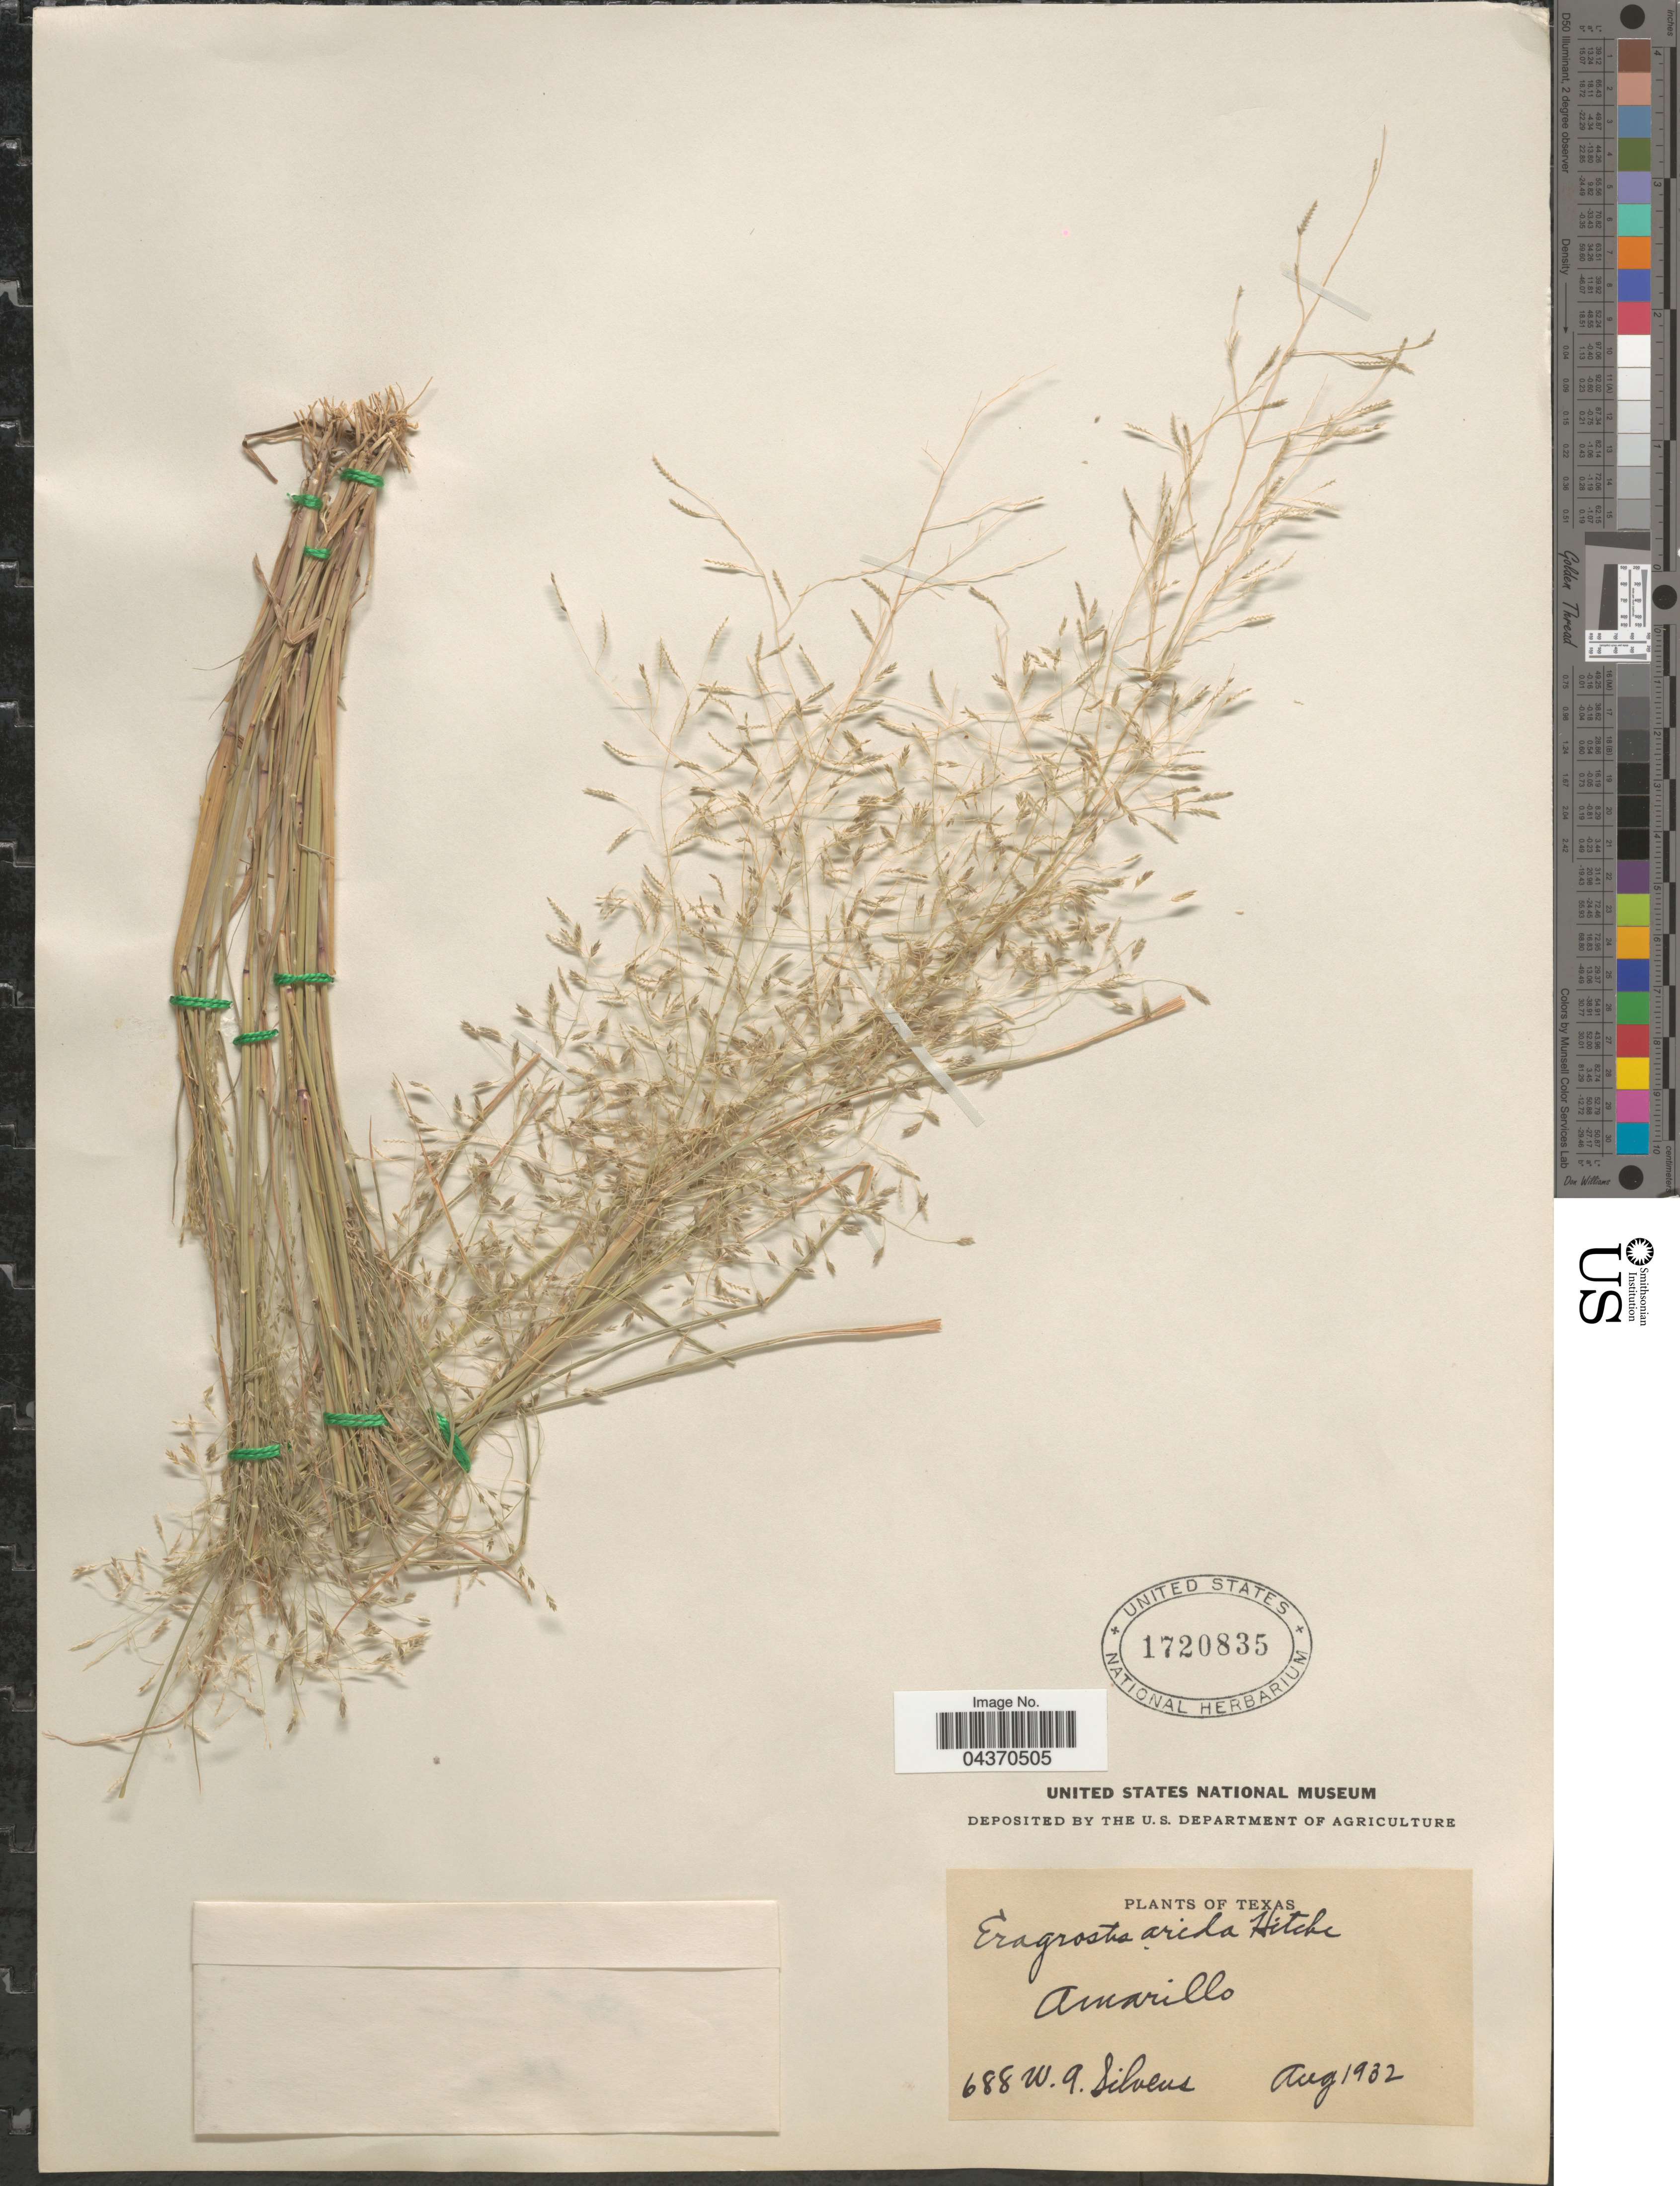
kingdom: Plantae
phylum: Tracheophyta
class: Liliopsida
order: Poales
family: Poaceae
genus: Eragrostis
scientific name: Eragrostis pectinacea var. miserrima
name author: (E. Fourn.) Reeder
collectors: W. Silveus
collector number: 688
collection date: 1932-08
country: United States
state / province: Texas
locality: Amarillo.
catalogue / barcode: US 1720835